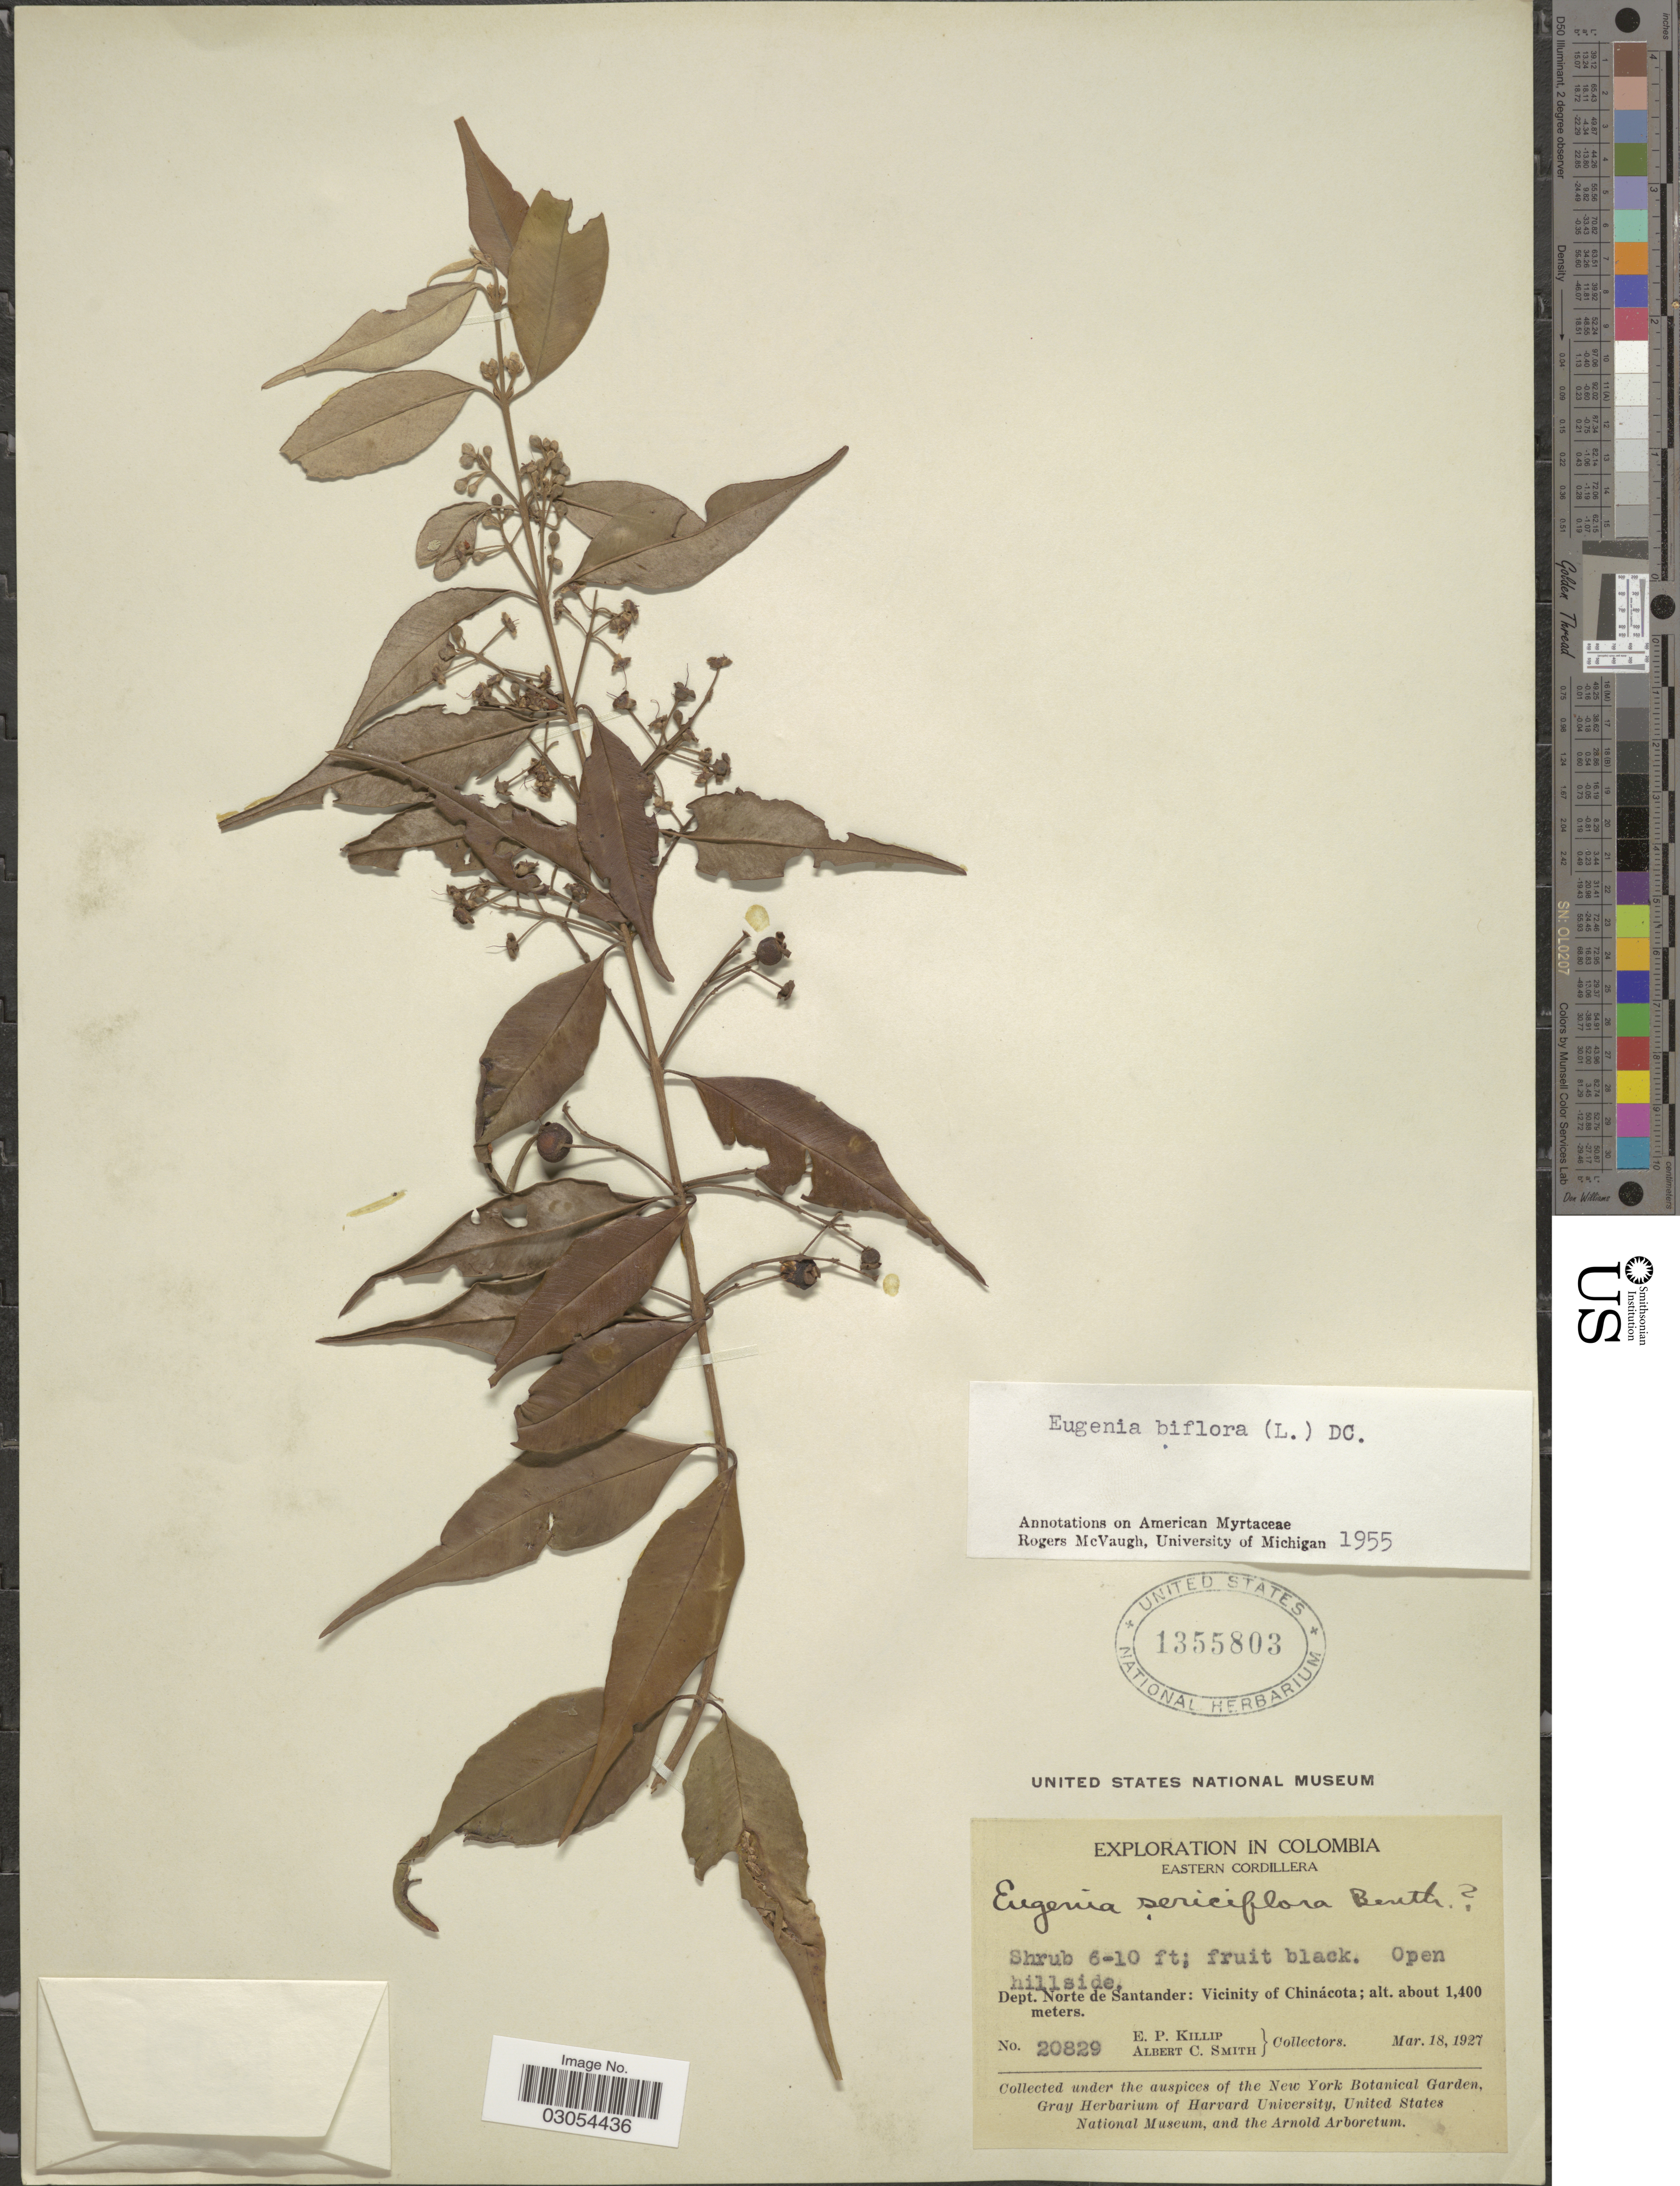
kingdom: Plantae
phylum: Tracheophyta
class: Magnoliopsida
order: Myrtales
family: Myrtaceae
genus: Eugenia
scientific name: Eugenia biflora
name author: (L.) DC.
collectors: E. P. Killip & A. C. Smith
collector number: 20829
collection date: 1927-03-18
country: Colombia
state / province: Norte de Santander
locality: Dept. Norte de Santander: Vicinity of Chinácota.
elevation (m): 1400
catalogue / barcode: US 1355803